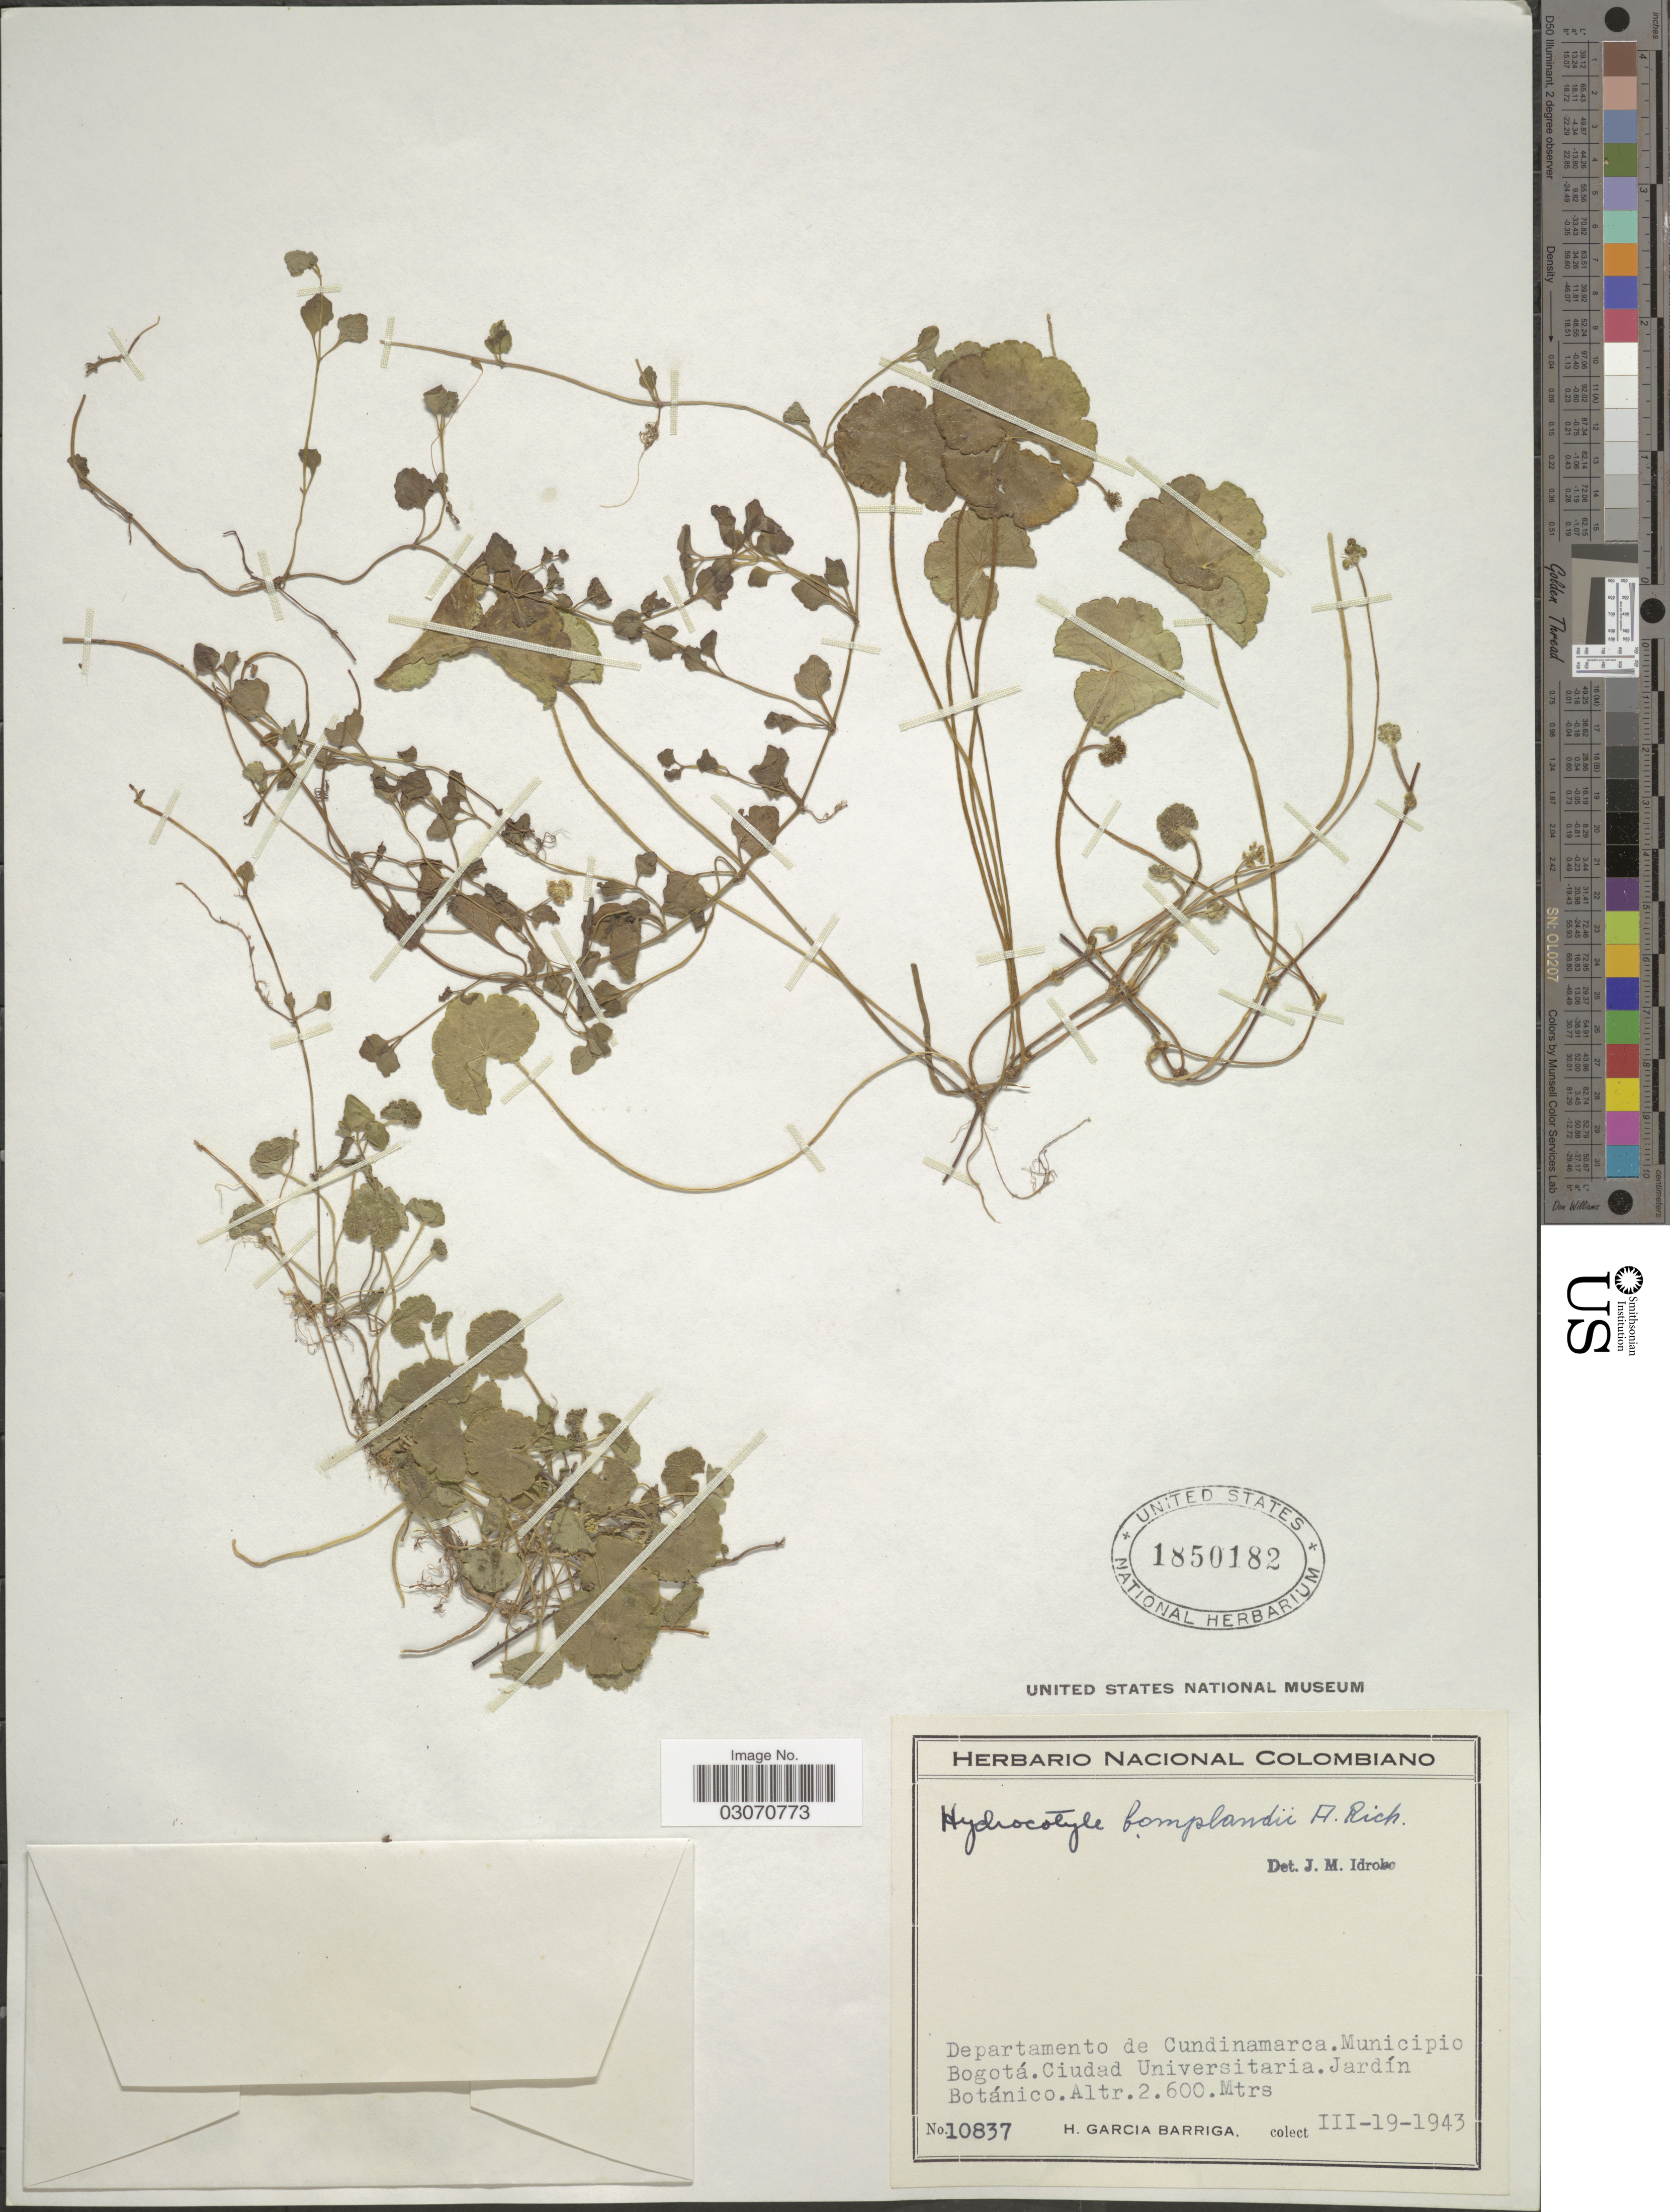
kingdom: Plantae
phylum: Tracheophyta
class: Magnoliopsida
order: Apiales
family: Araliaceae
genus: Hydrocotyle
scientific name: Hydrocotyle bonplandii var. bonplandii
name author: A. Rich.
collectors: H. García Barriga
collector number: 10837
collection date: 1943-03-19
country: Colombia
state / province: Cundinamarca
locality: Departamento de Cundinamarca. Municipio Bogotá. Ciudad Universitaria. jardín Botánico.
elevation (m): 2600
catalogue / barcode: US 1850182